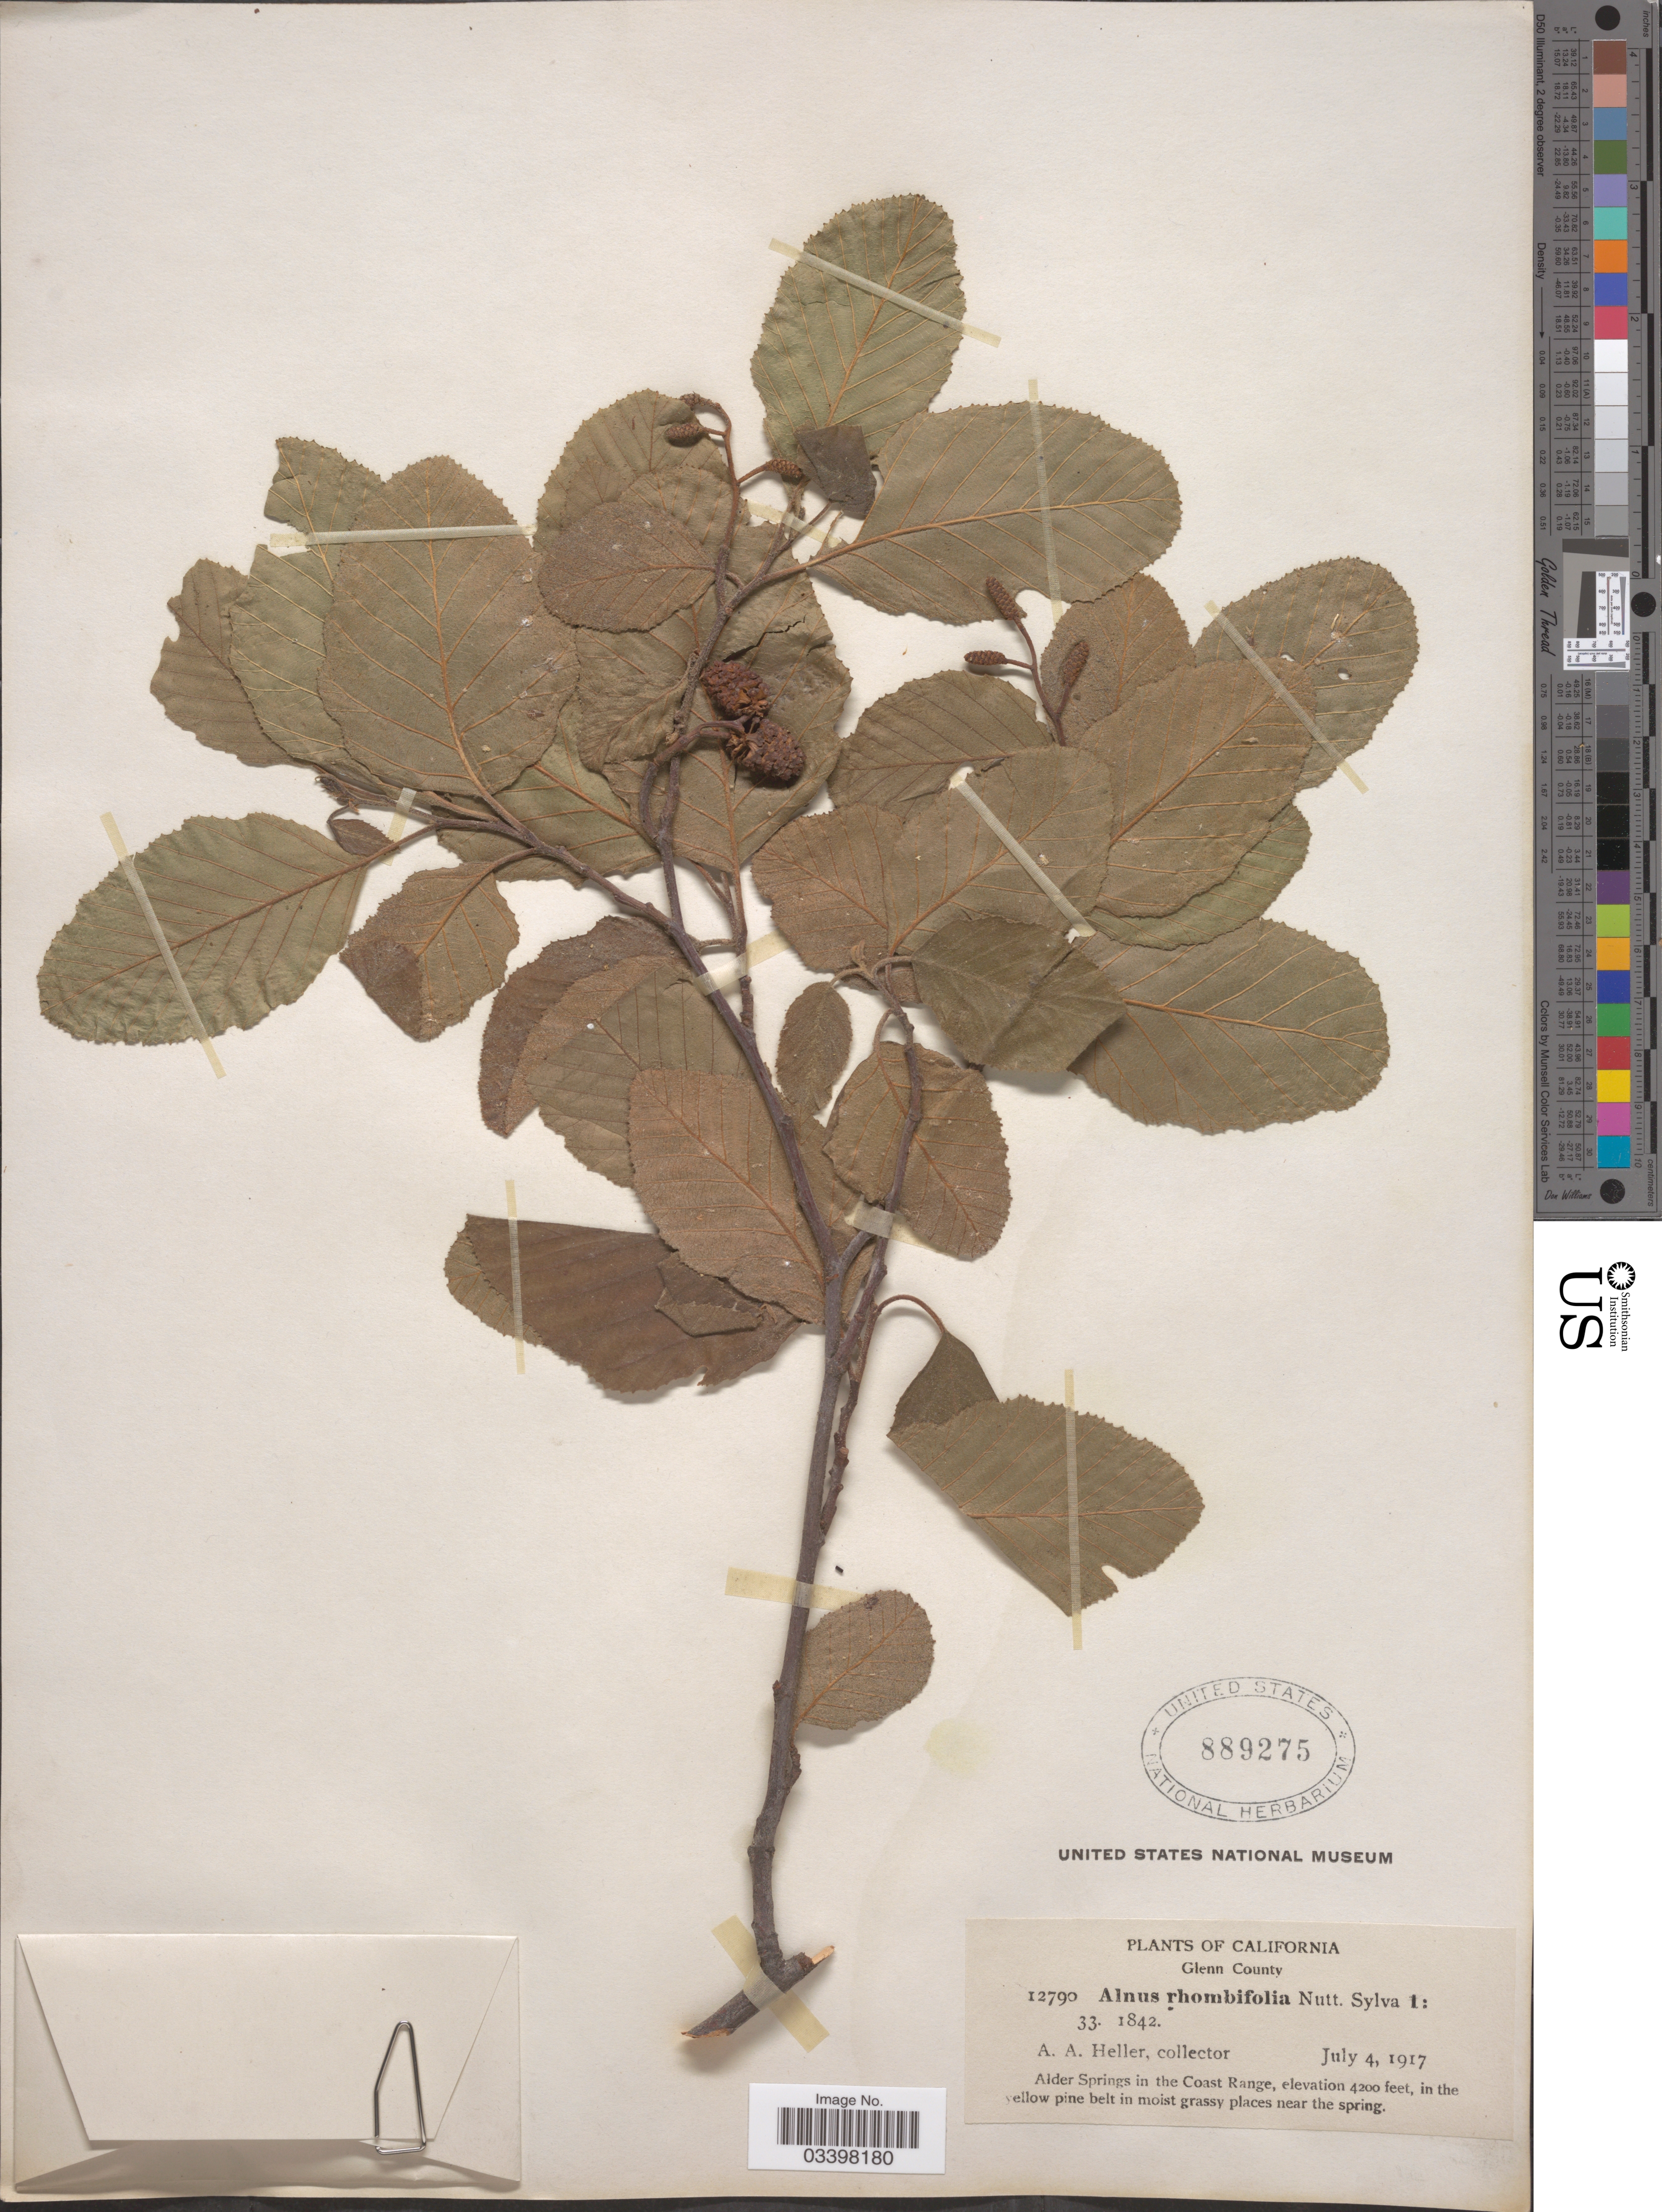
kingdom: Plantae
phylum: Tracheophyta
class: Magnoliopsida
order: Fagales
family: Betulaceae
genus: Alnus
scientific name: Alnus rhombifolia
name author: Nutt.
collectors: A. A. Heller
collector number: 12790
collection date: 1917-07-04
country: United States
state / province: California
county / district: Glenn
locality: Glenn County. Alder Springs in the Coast Range.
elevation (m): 1280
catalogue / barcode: US 889275